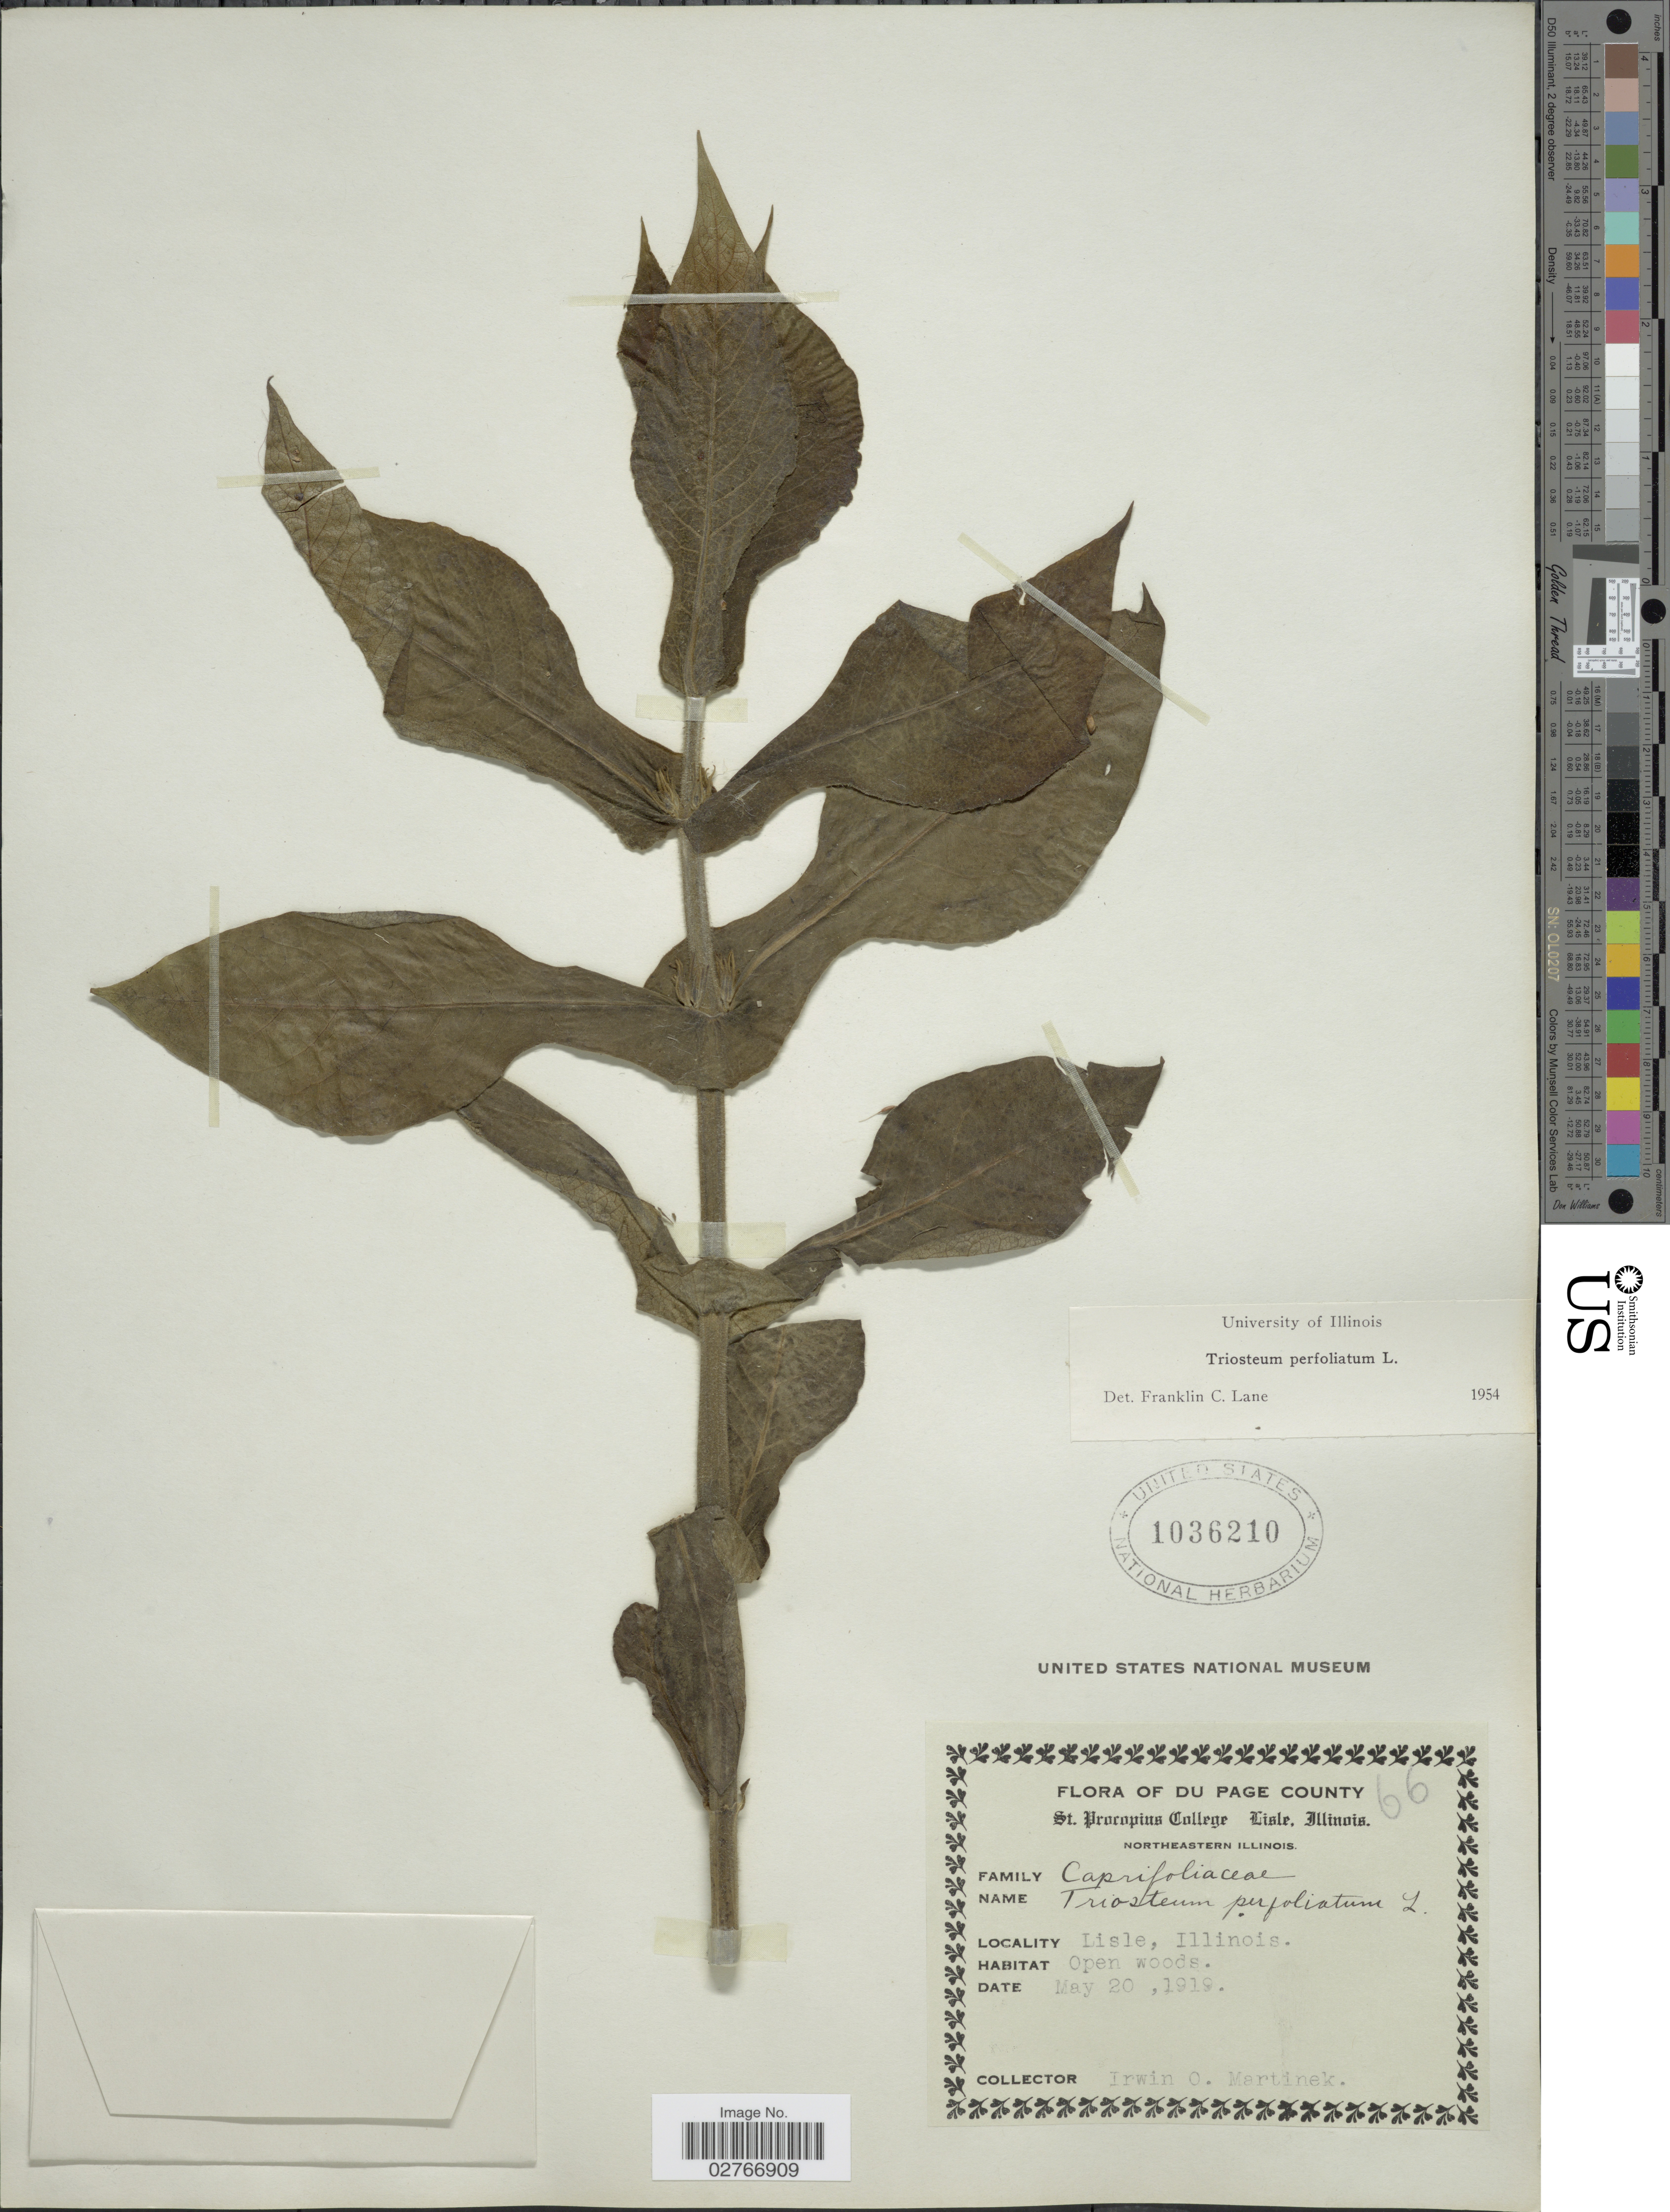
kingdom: Plantae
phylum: Tracheophyta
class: Magnoliopsida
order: Dipsacales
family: Caprifoliaceae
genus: Triosteum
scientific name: Triosteum perfoliatum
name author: L.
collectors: I. Martinek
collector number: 66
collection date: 1919-05-20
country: United States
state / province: Illinois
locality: Du Page County. Lisle.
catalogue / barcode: US 1036210